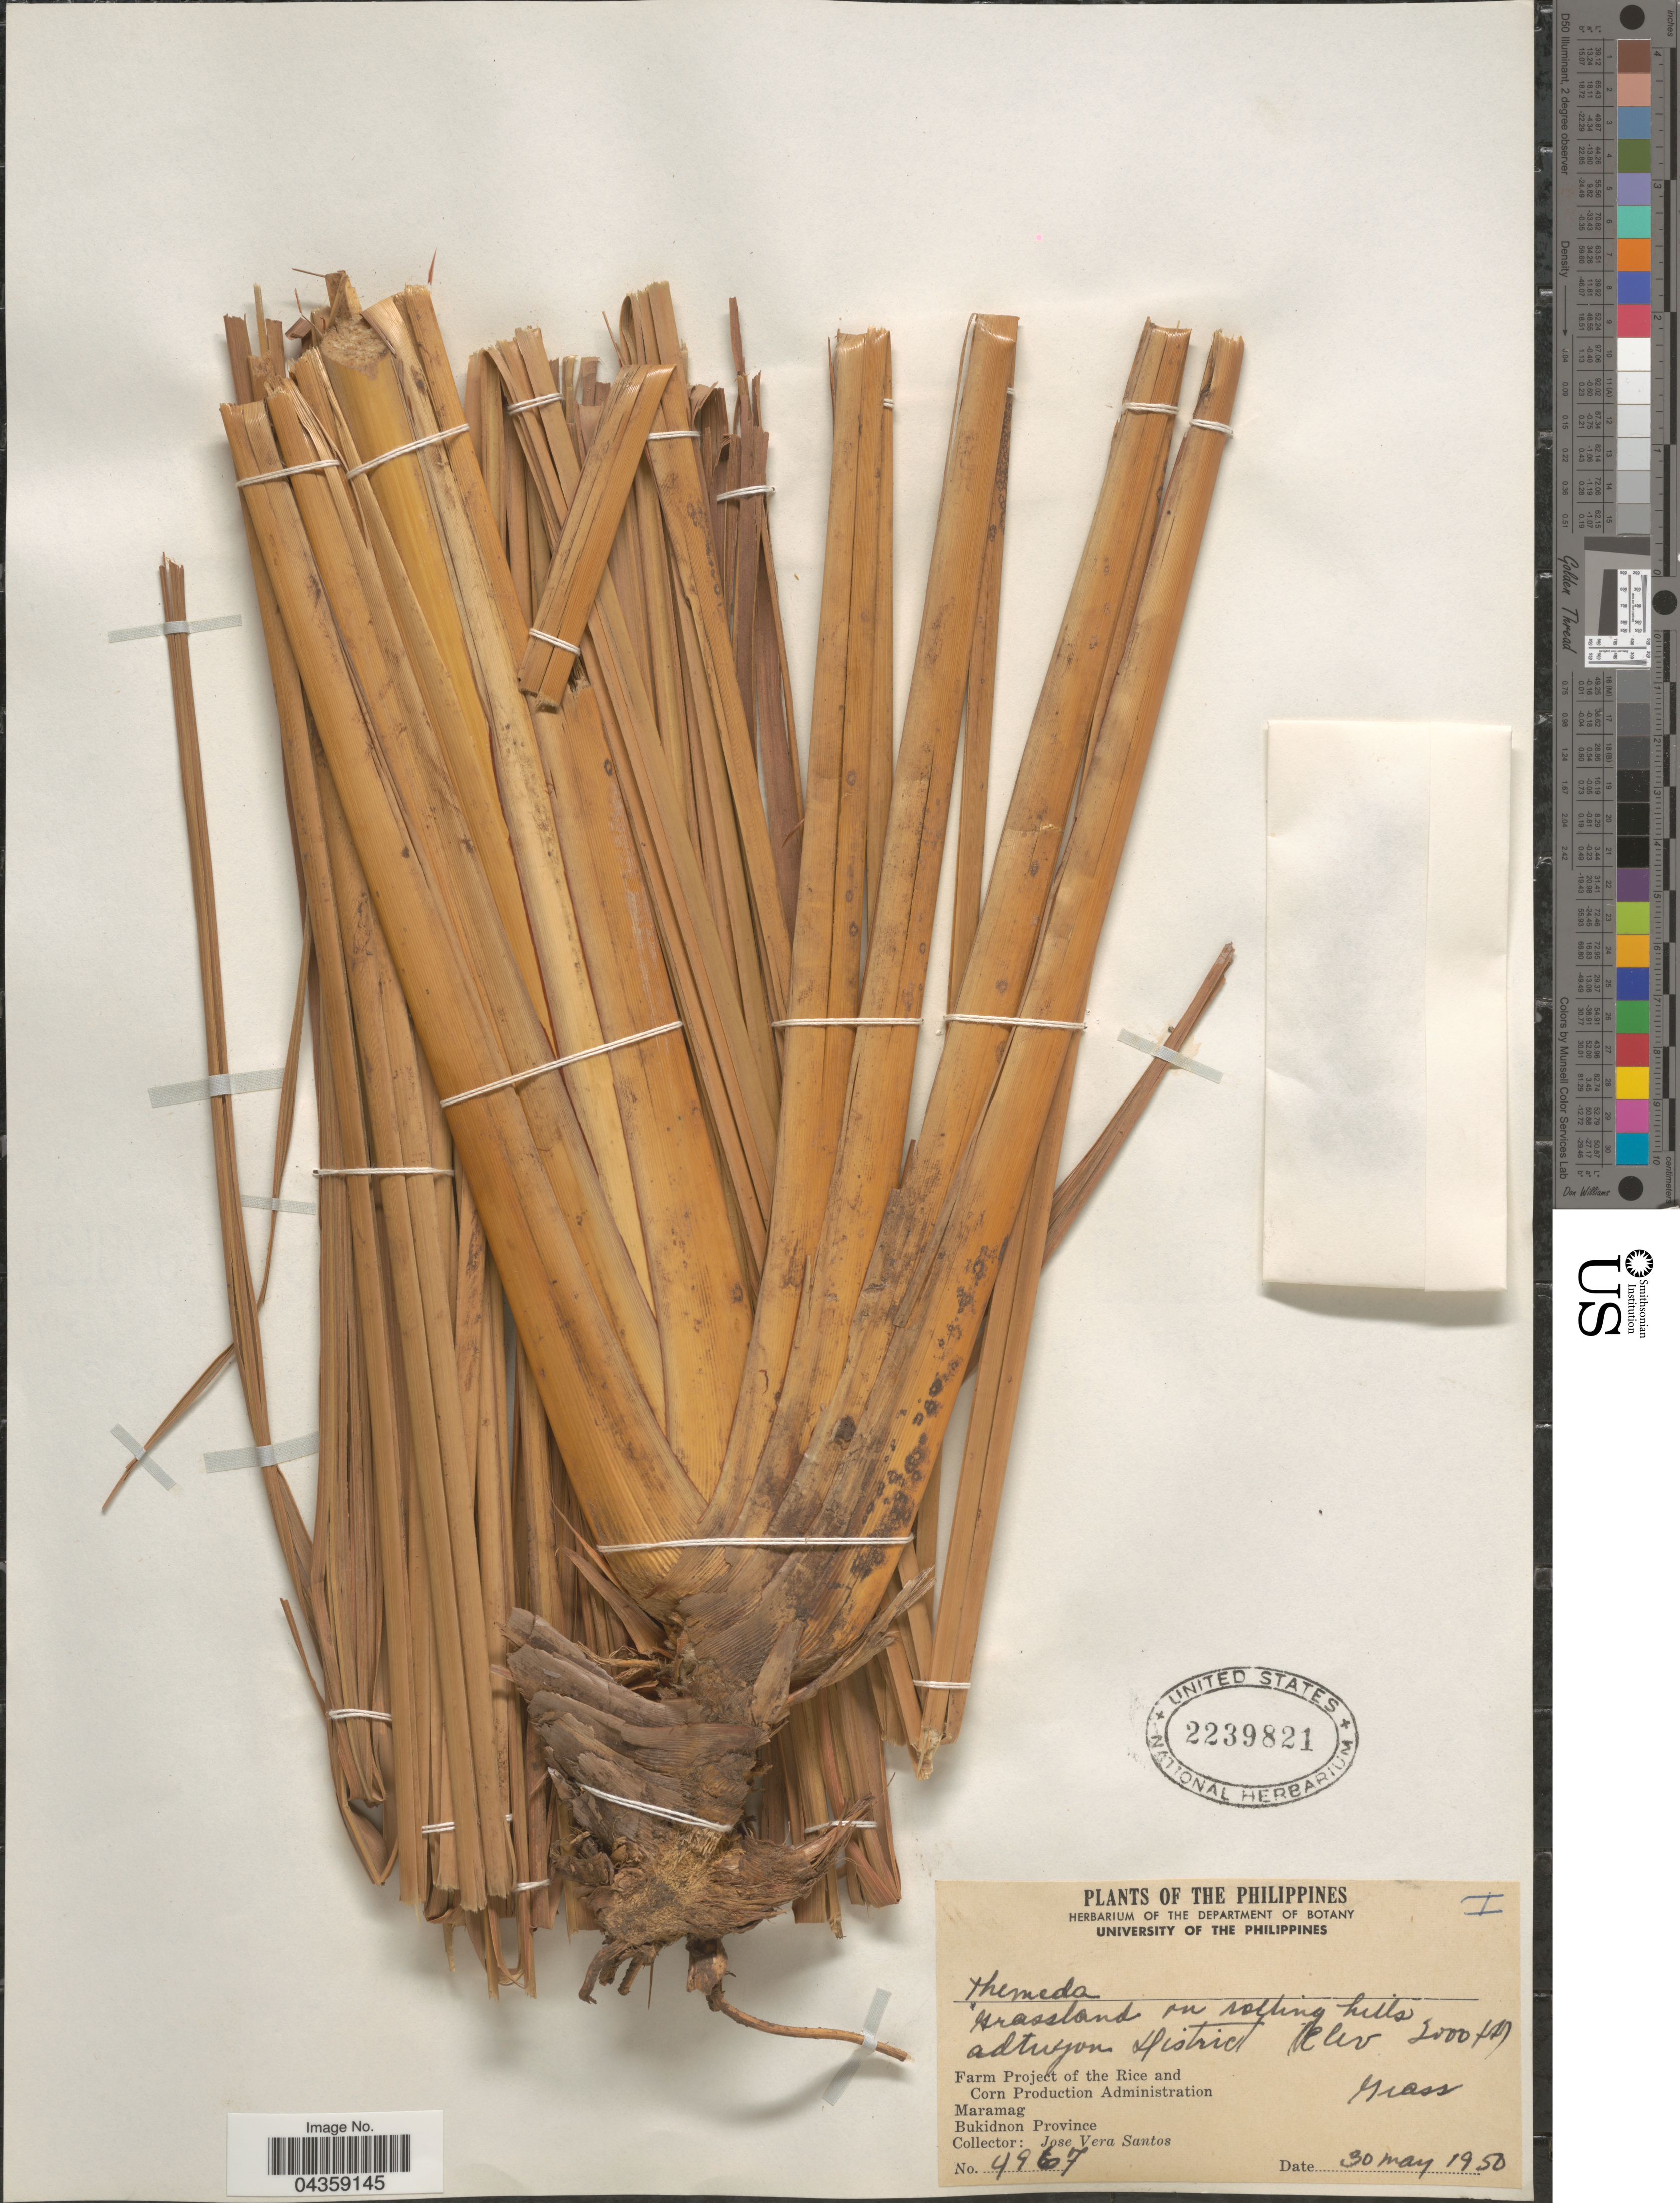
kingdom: Plantae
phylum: Tracheophyta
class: Liliopsida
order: Poales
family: Poaceae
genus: Themeda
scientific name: Themeda sp.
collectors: J. V. Santos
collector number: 4967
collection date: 1950-05-30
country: Philippines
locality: Grassland on rolling hills adtuyon District. Farm Project of the Rice and Corn Production Administration. Maramag. Bukidnon Province.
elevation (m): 610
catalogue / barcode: US 2239821